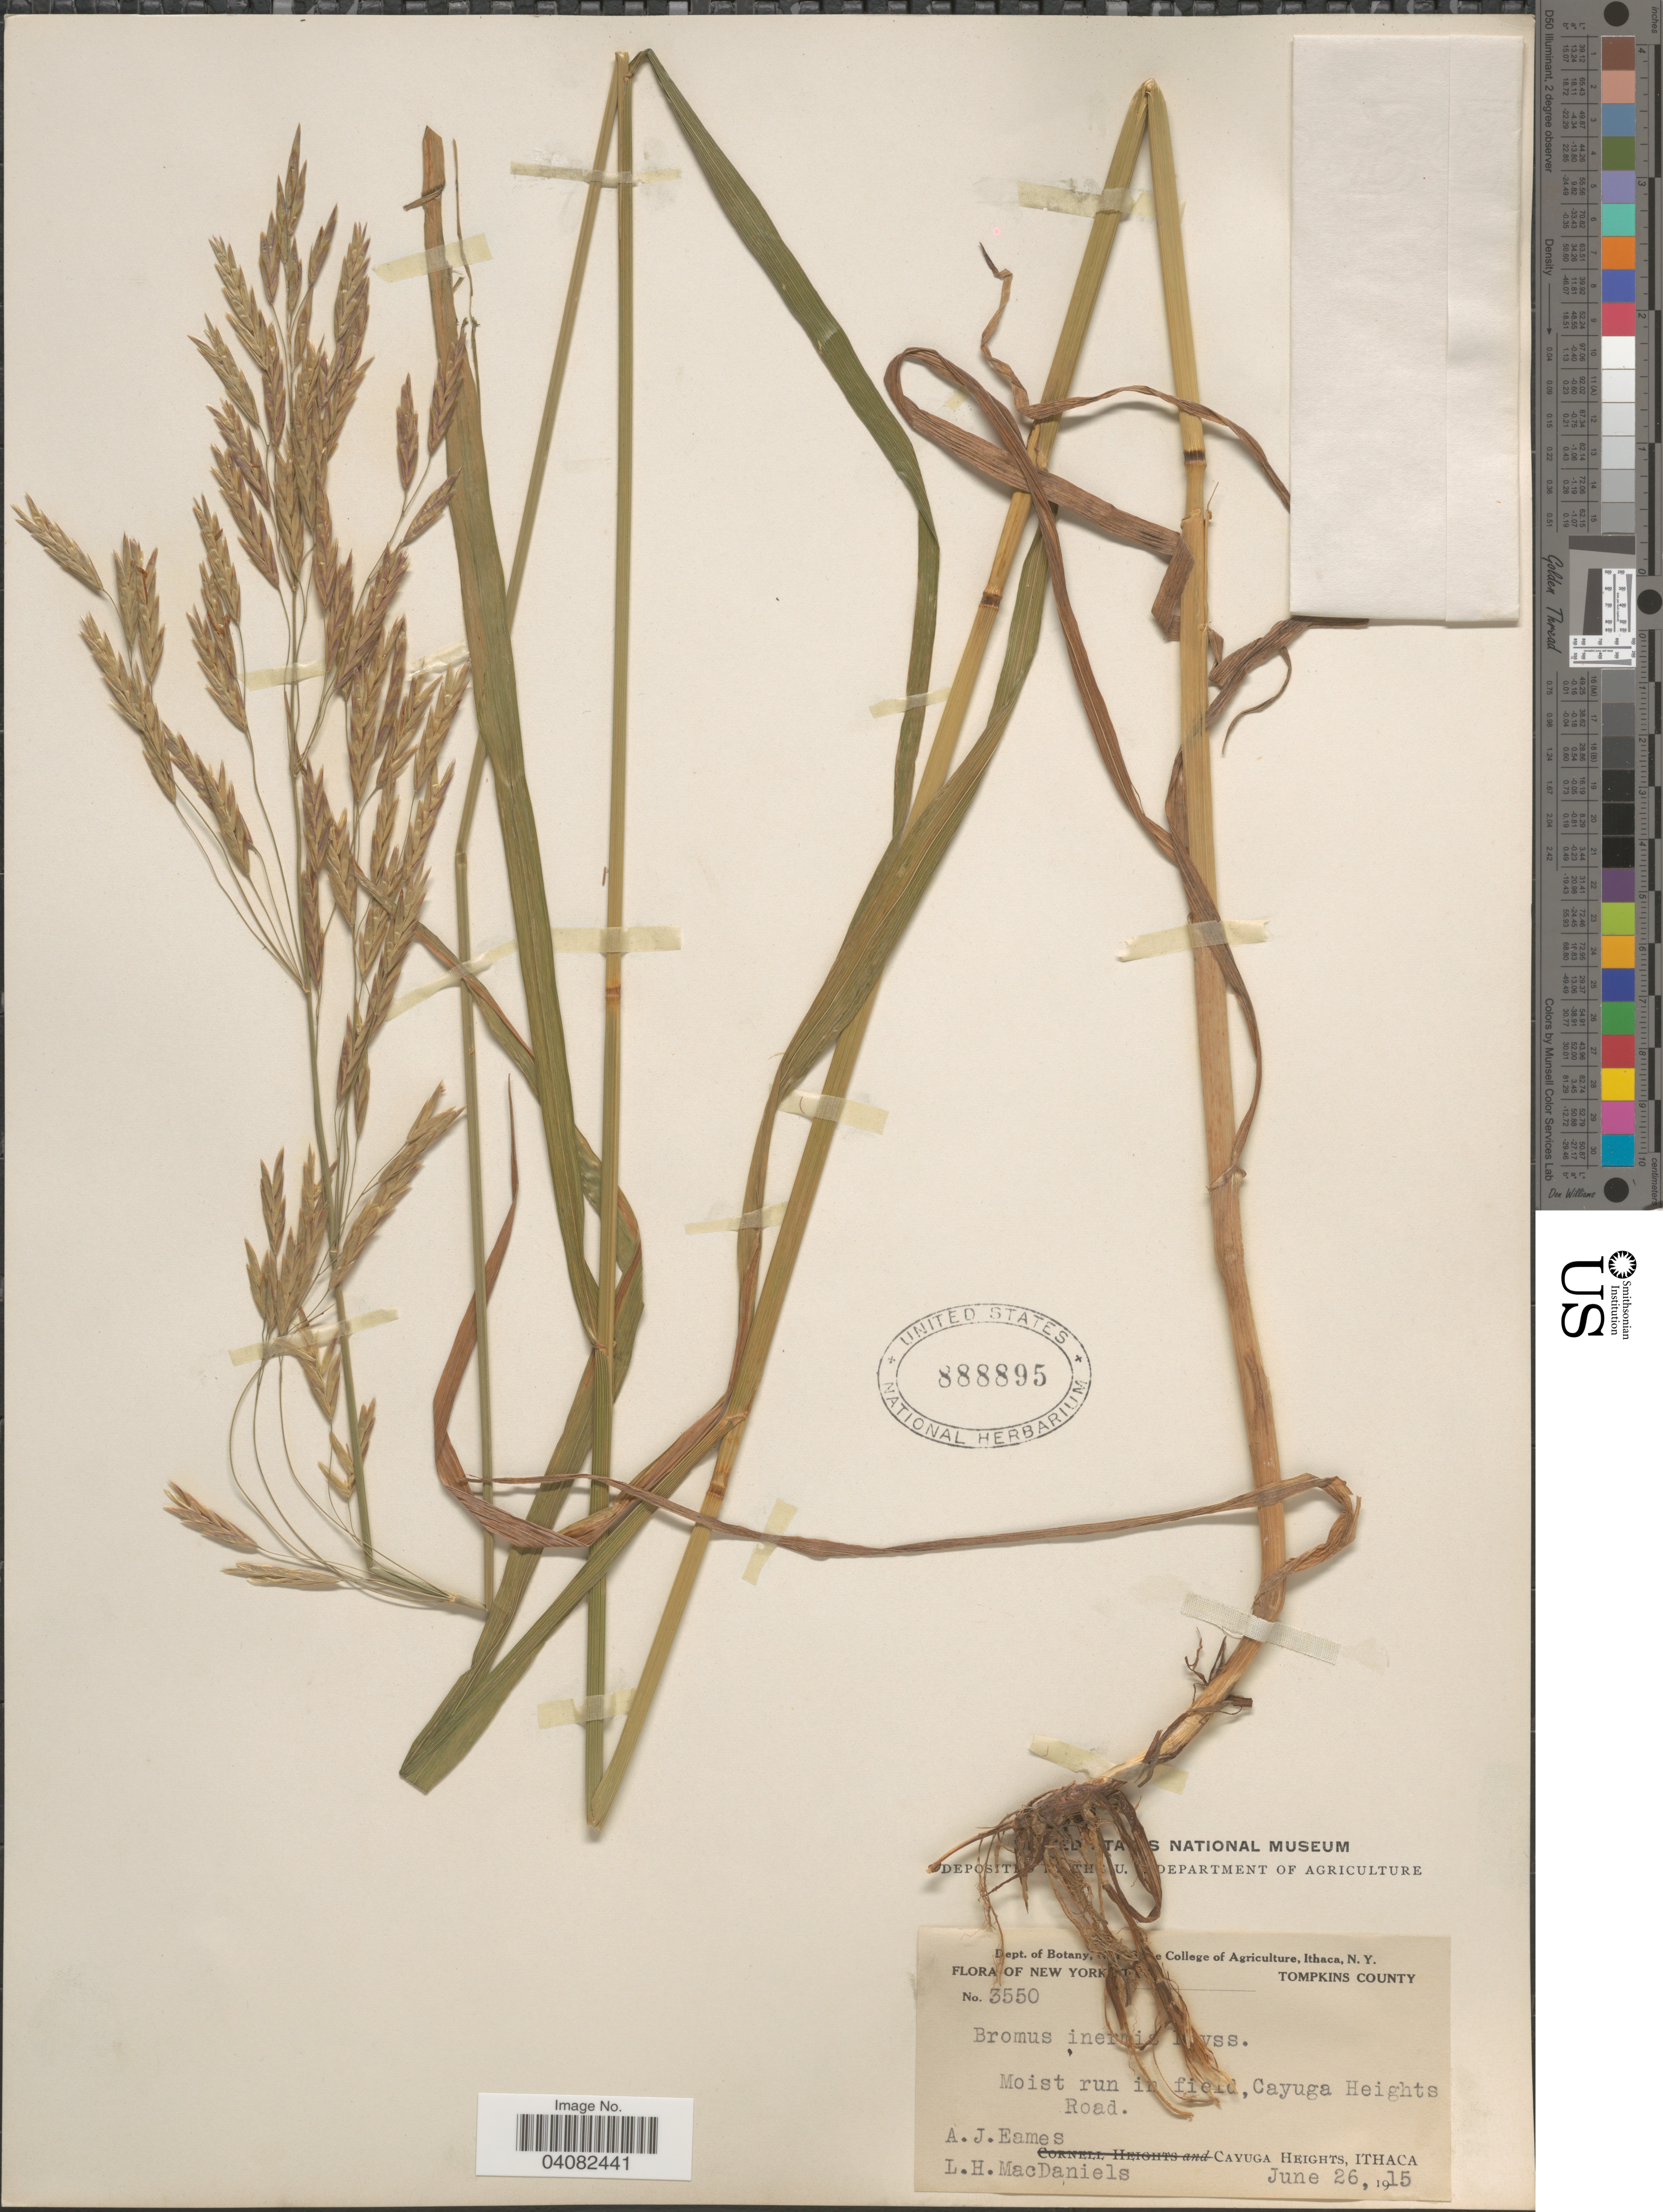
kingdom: Plantae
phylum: Tracheophyta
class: Liliopsida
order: Poales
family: Poaceae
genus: Bromus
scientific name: Bromus inermis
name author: Leyss.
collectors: A. J. Eames & L. H. MacDaniels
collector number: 3550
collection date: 1915-06-26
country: United States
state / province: New York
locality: Tompkins County. Moist run in field, Cayuga Heights Road. Cayuga Heights, Ithaca.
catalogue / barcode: US 888895